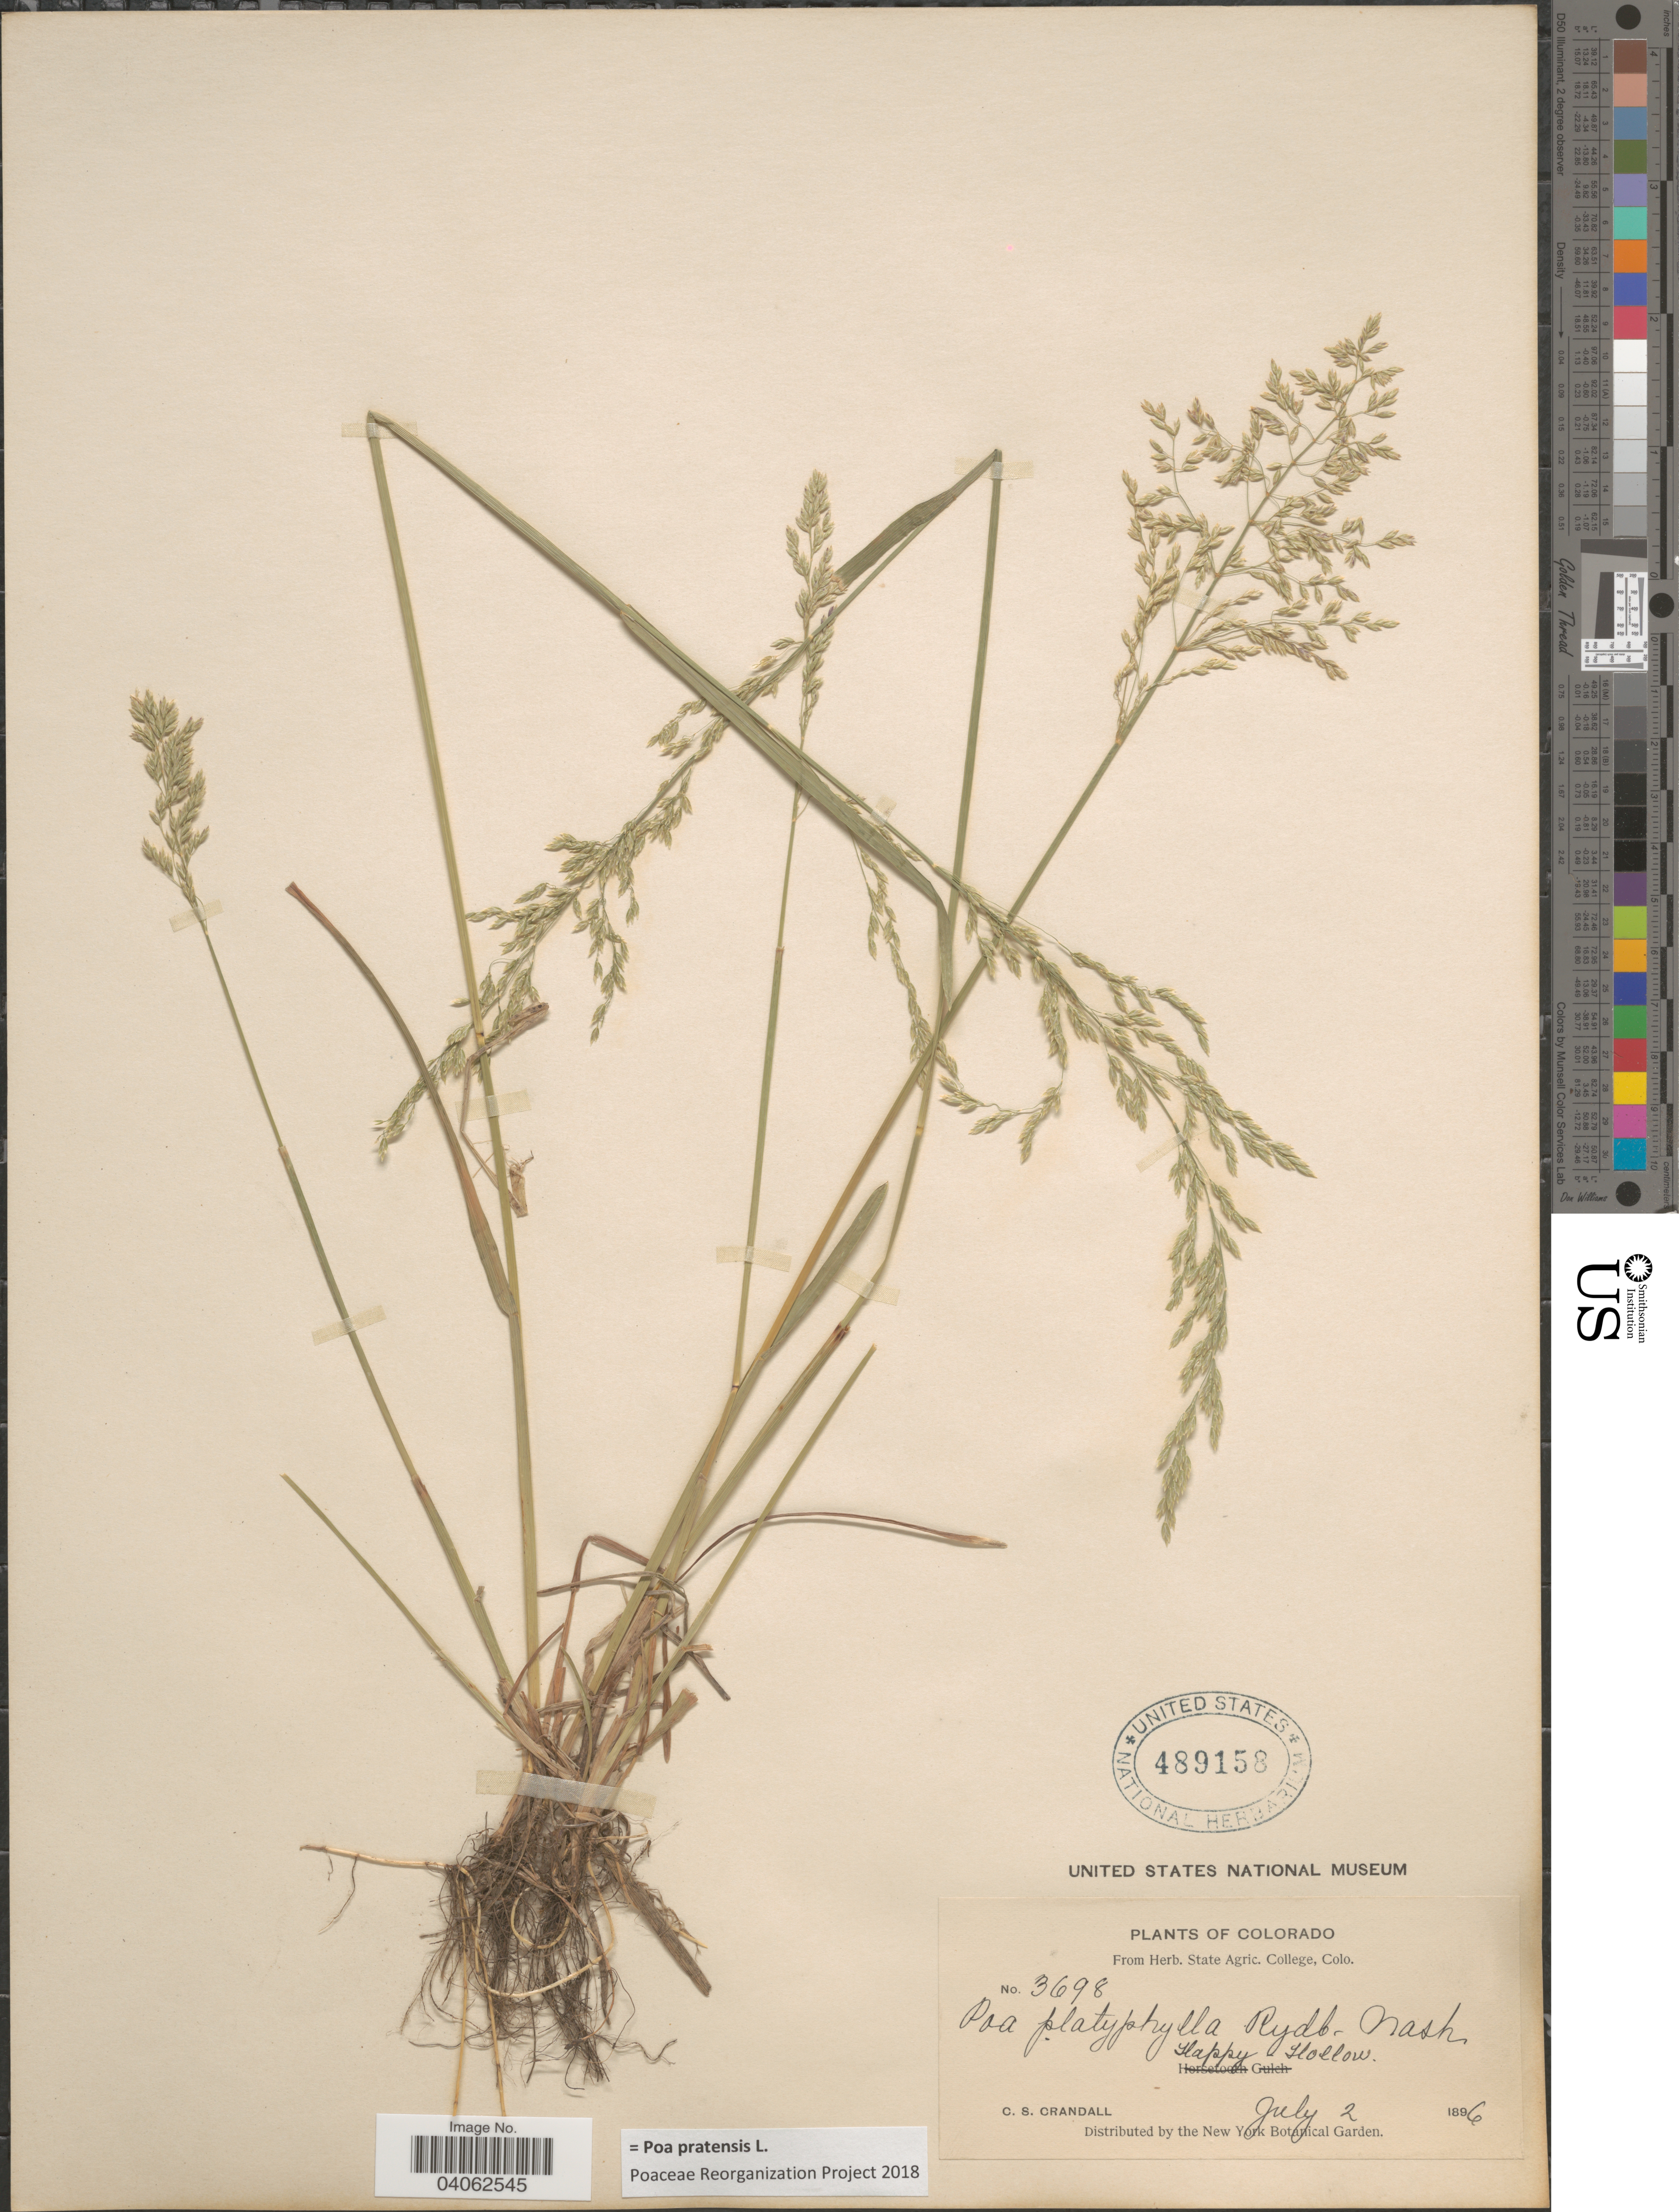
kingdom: Plantae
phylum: Tracheophyta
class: Liliopsida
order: Poales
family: Poaceae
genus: Poa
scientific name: Poa pratensis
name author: L.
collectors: C. Crandall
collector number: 3698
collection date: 1896-07-02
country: United States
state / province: Colorado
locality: Happy Hollow.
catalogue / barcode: US 489158